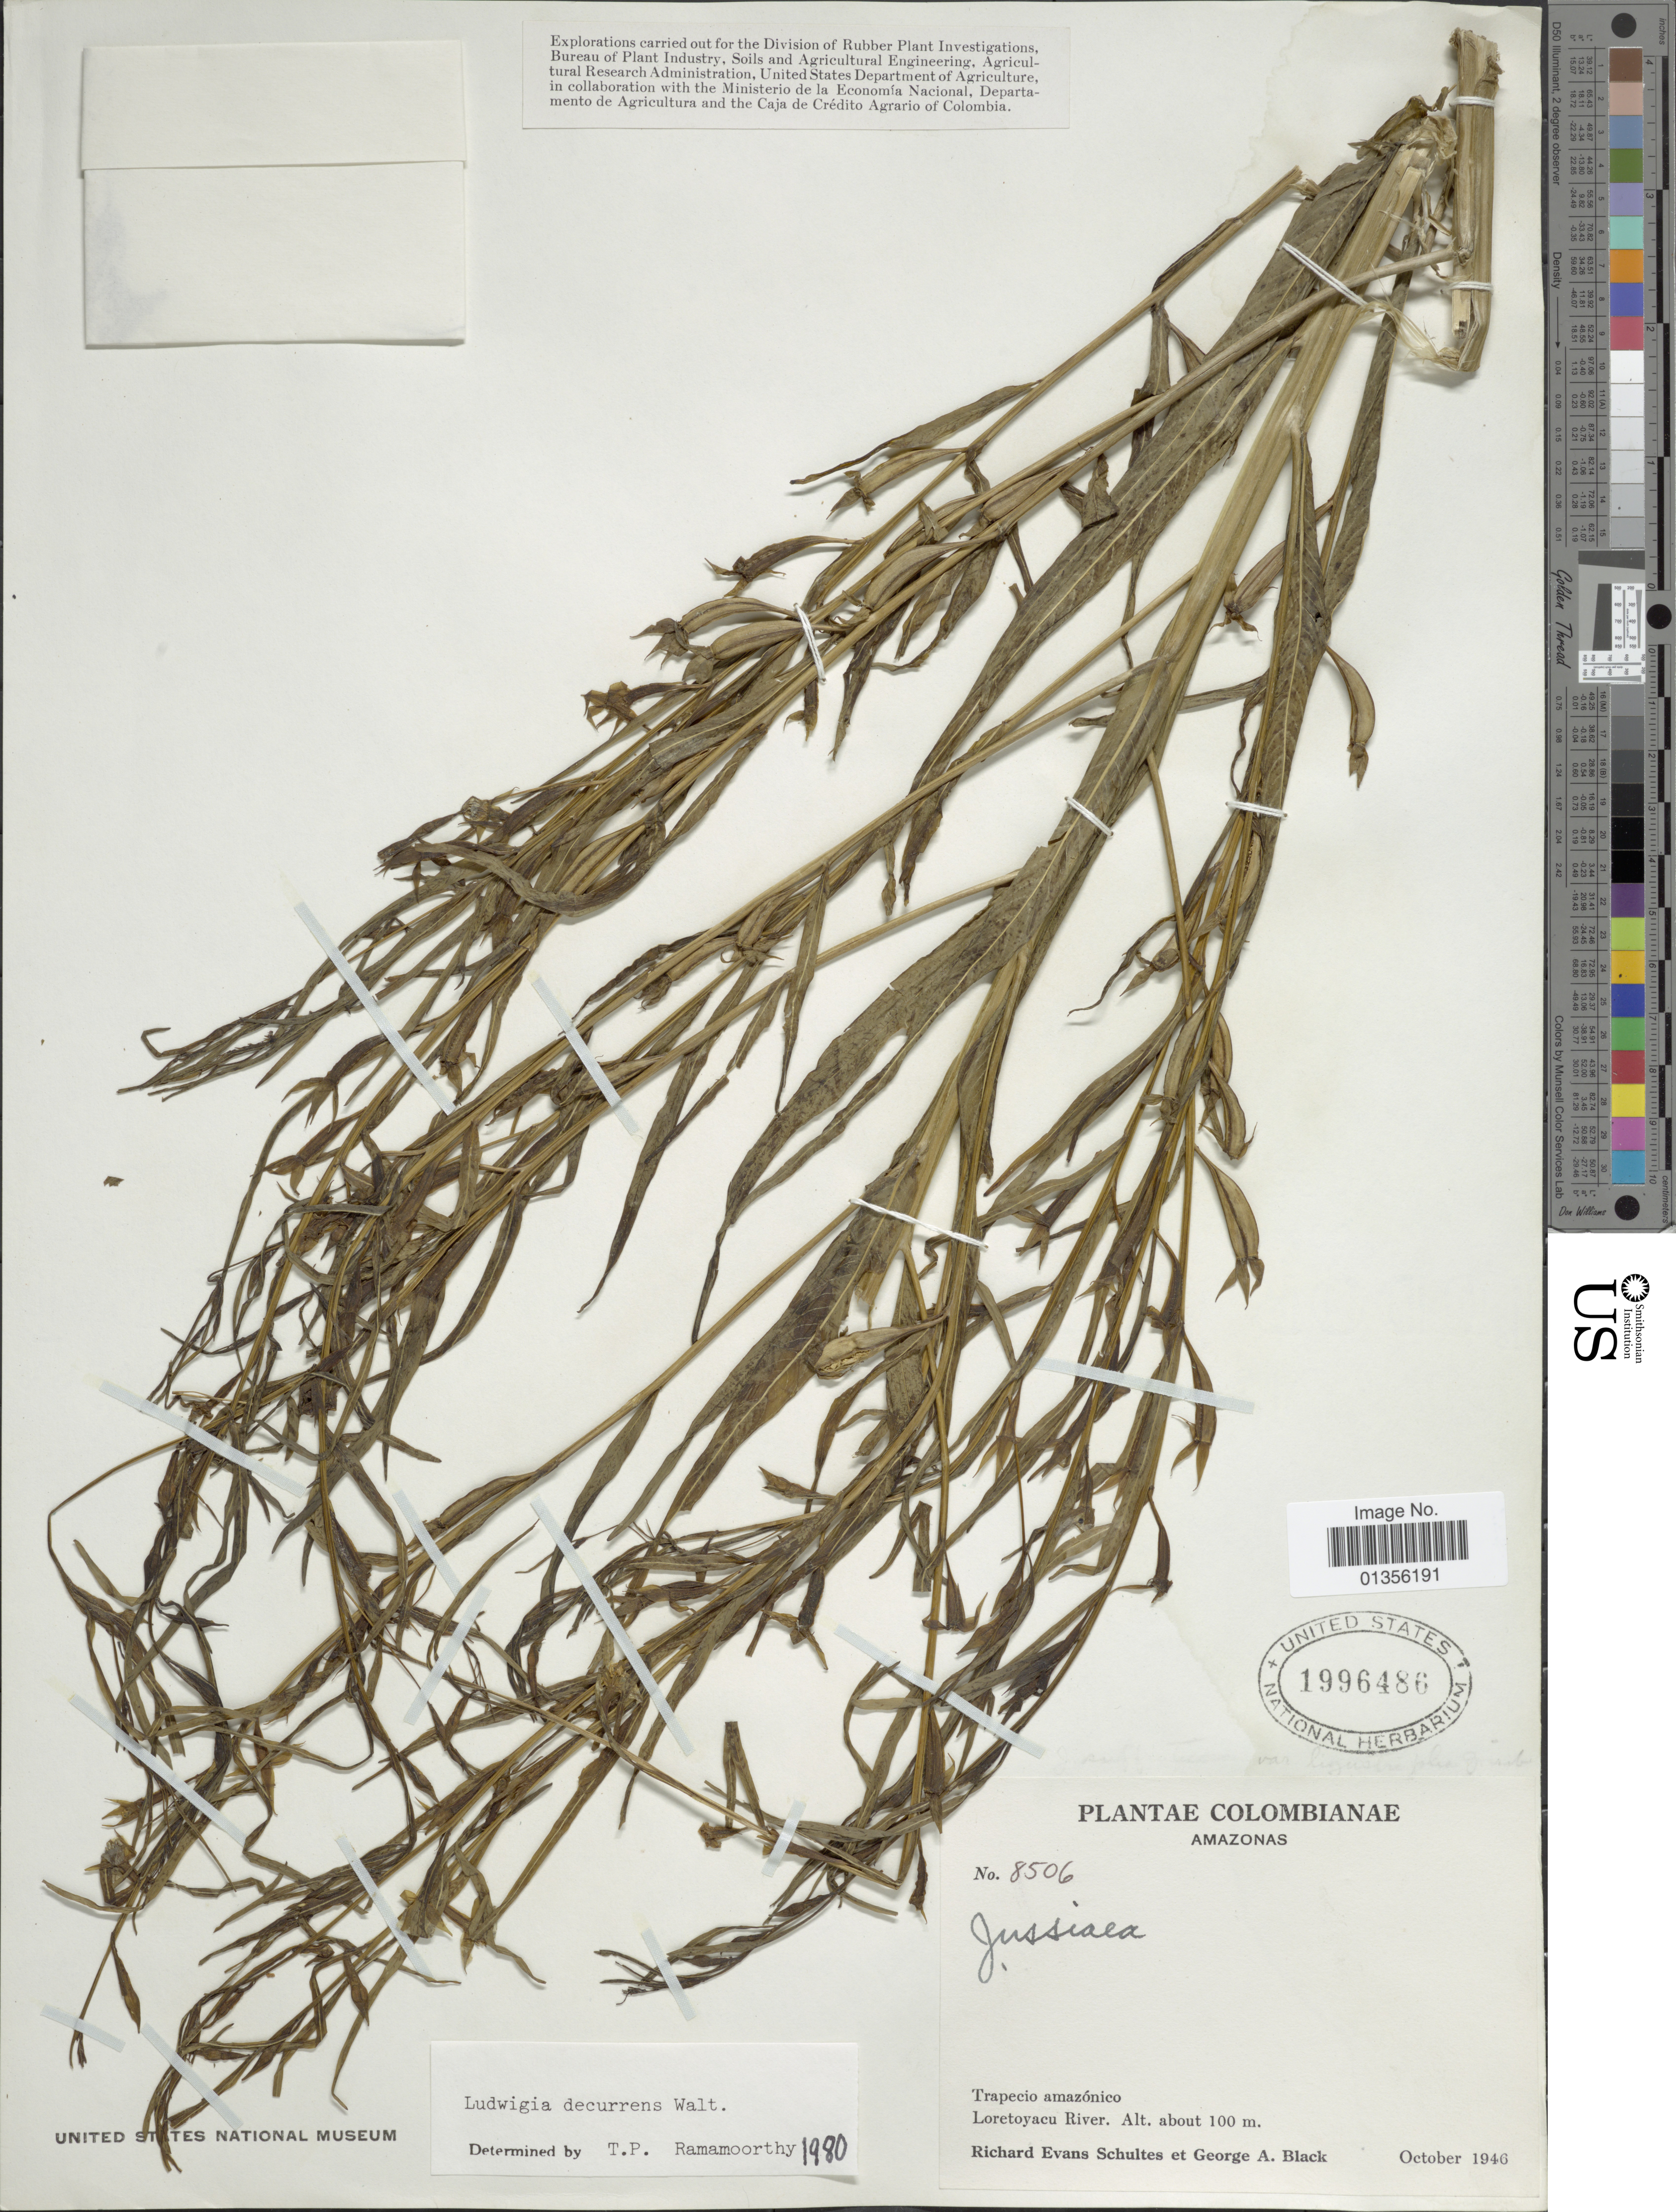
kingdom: Plantae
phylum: Tracheophyta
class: Magnoliopsida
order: Myrtales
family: Onagraceae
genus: Ludwigia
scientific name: Ludwigia decurrens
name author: Walter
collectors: R. E. Schultes & G. A. Black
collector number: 8506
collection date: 1946-10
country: Colombia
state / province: Amazonas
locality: Trapecio amazónico. Loretoyacu River.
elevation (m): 100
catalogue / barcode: US 1996486